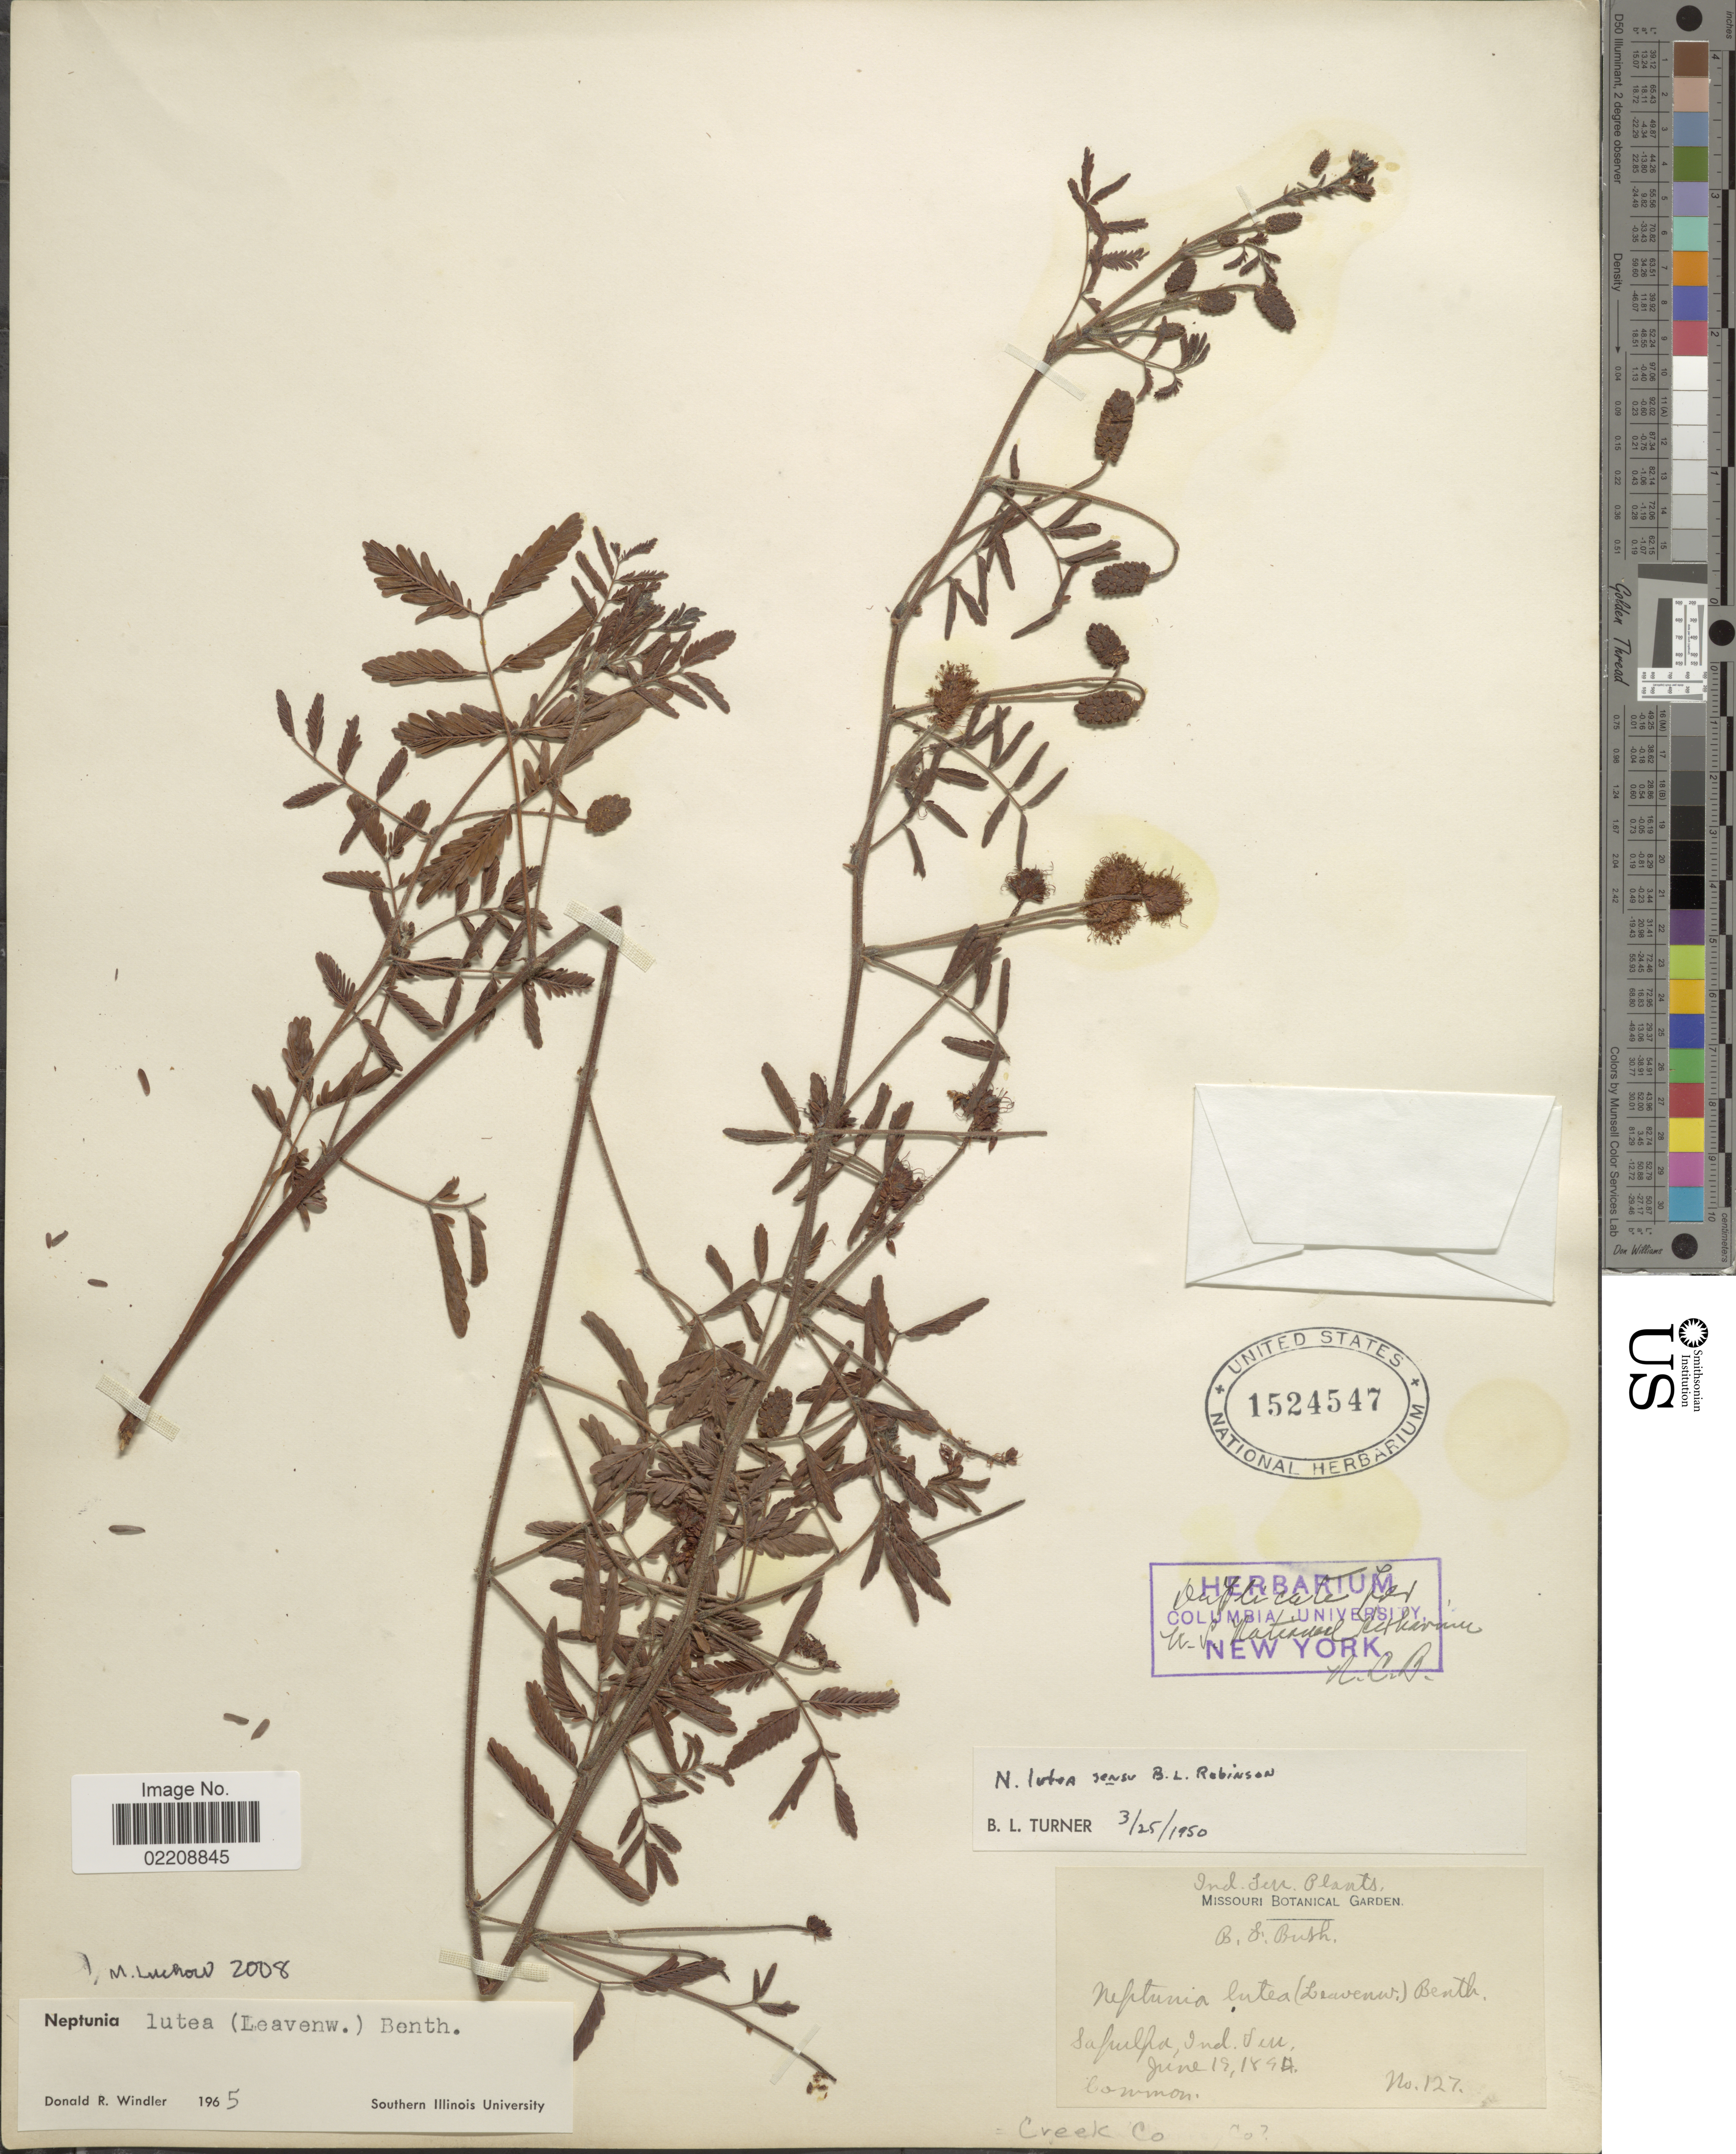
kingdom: Plantae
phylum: Tracheophyta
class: Magnoliopsida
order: Fabales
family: Fabaceae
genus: Neptunia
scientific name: Neptunia lutea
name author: (Leavenw.) Benth.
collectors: B. F. Bush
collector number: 127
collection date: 1894-06-19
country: United States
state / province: Oklahoma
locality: Ind. Terr., Sapulpa, Creek Co.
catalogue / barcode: US 1524547